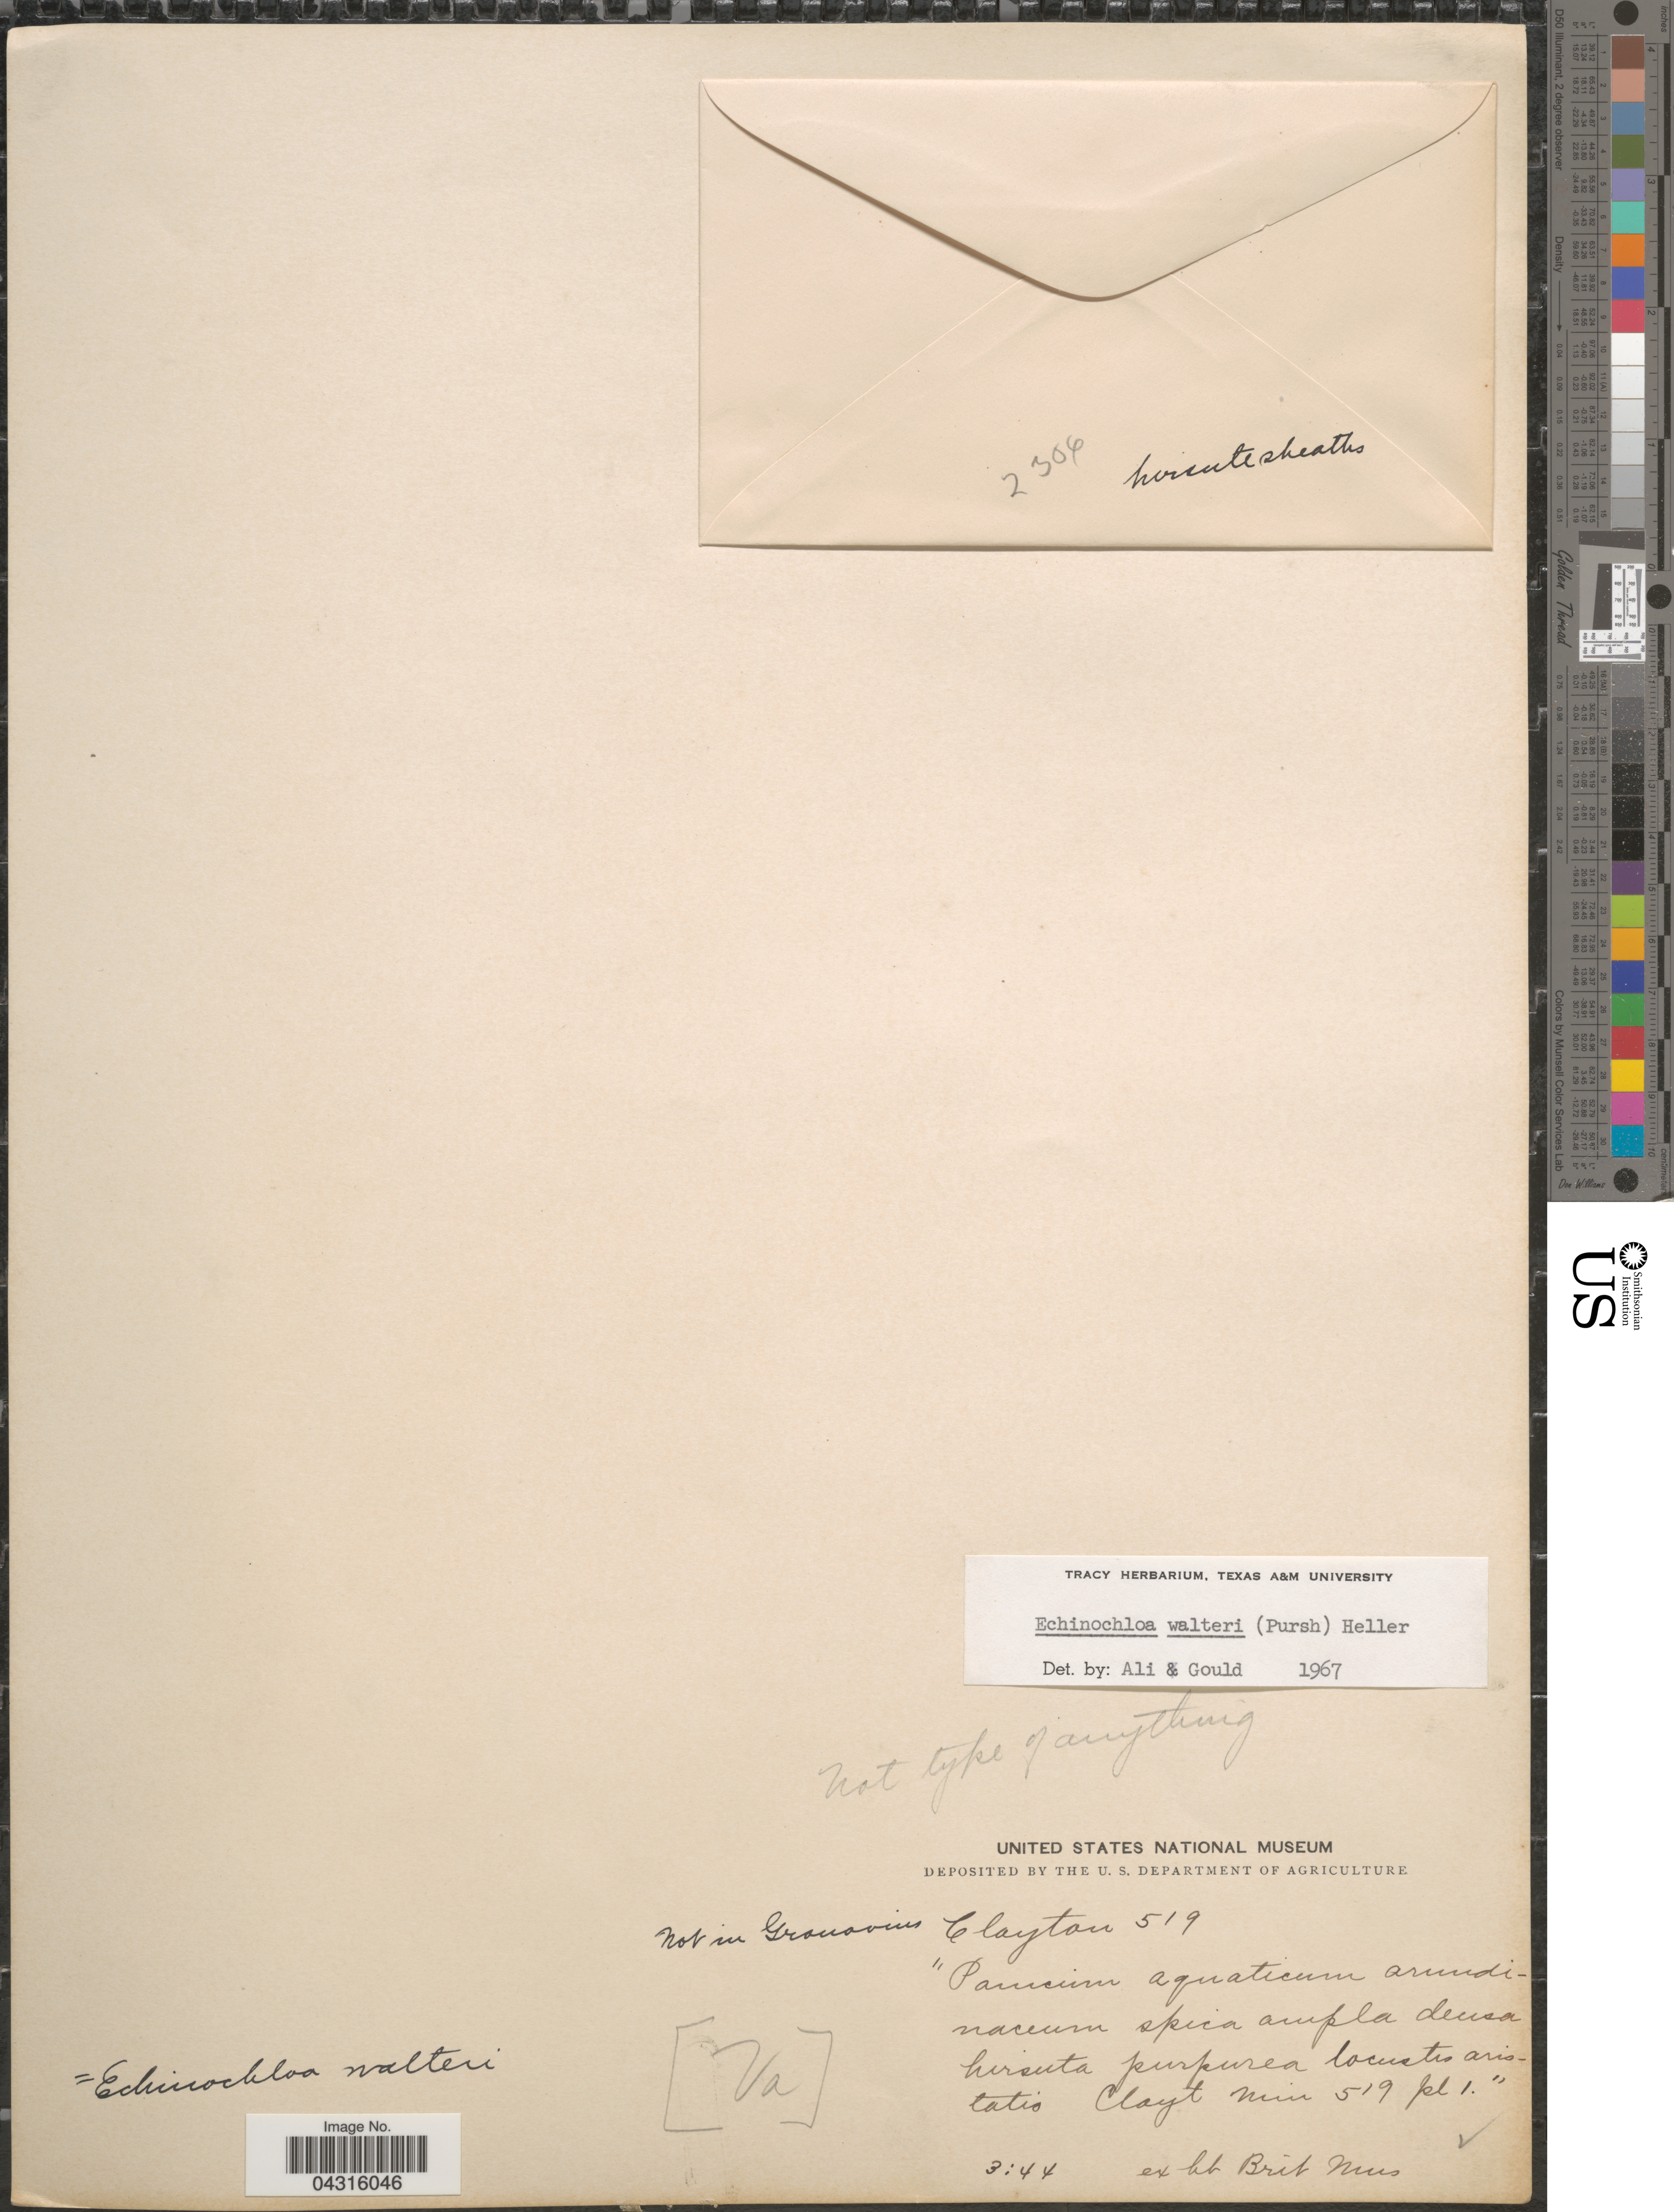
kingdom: Plantae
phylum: Tracheophyta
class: Liliopsida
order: Poales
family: Poaceae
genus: Echinochloa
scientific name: Echinochloa walteri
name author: (Pursh) A. Heller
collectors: Clayton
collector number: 519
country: United States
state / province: Virginia